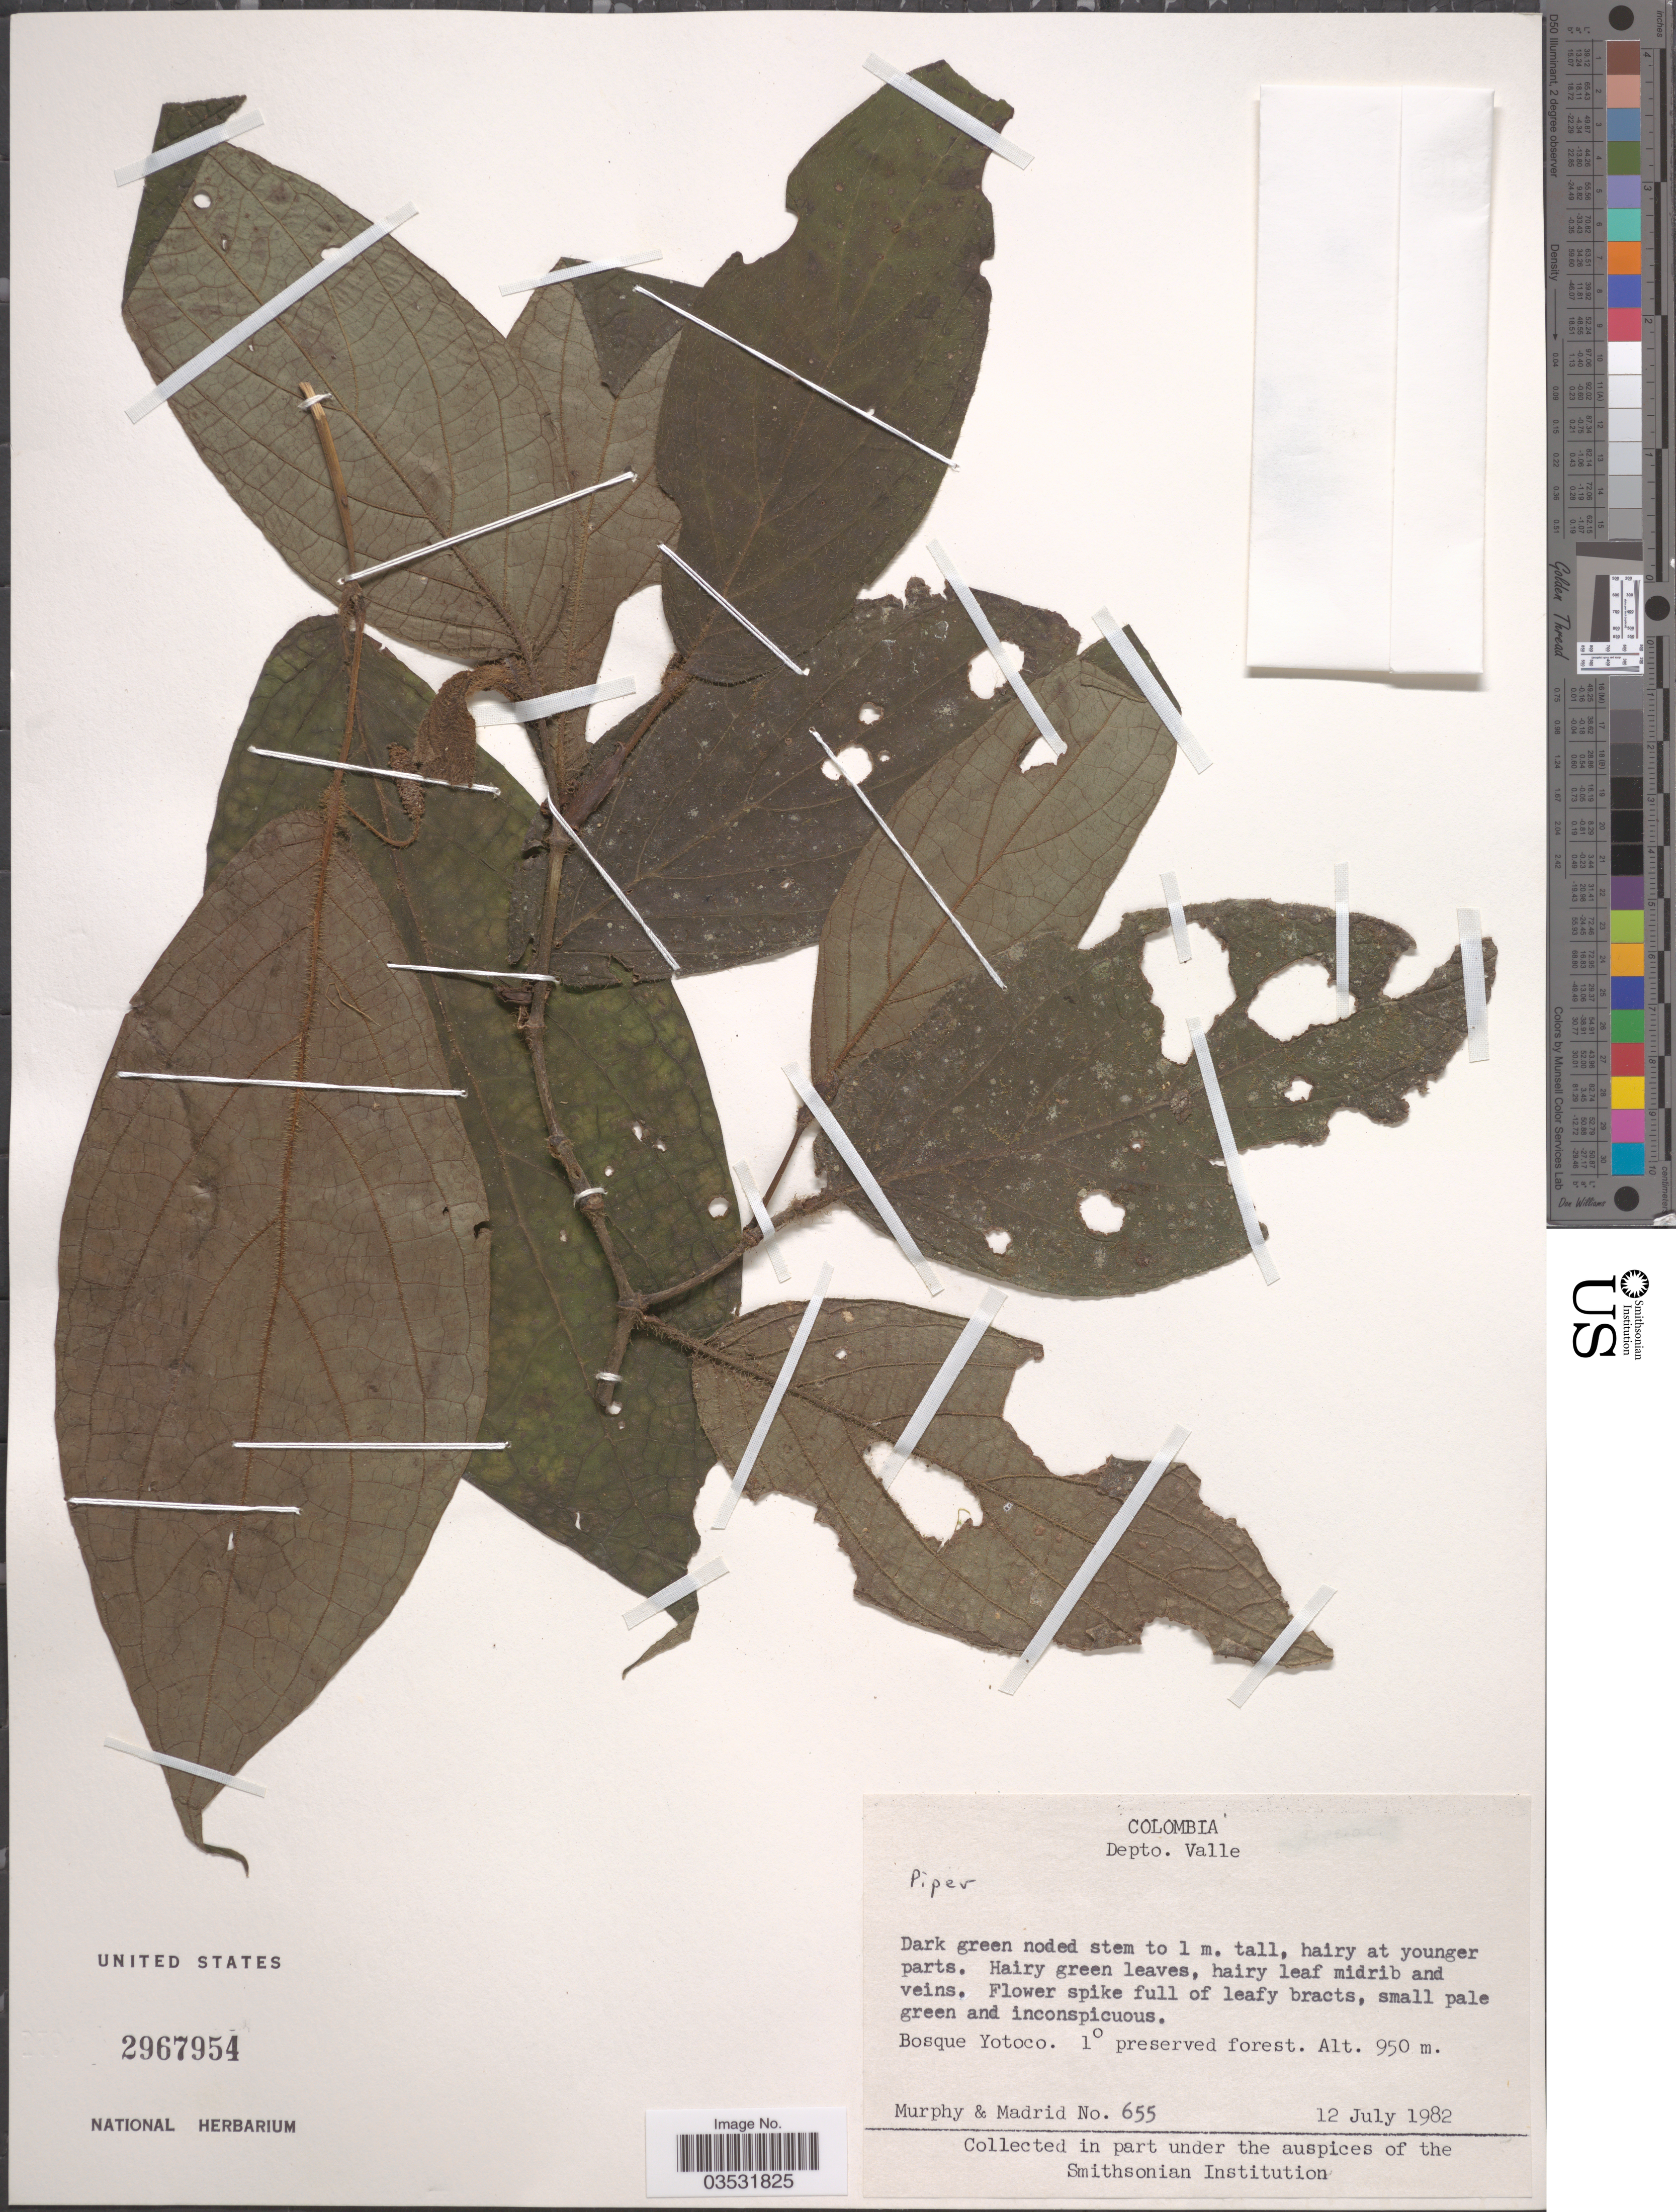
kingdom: Plantae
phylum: Tracheophyta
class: Magnoliopsida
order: Piperales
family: Piperaceae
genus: Piper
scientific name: Piper sp.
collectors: -. Murphy & -. Madrid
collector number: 655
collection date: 1982-07-12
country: Colombia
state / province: Valle del Cauca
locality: Depto. Valle. Bosque Yotoco.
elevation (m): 950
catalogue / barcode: US 2967954